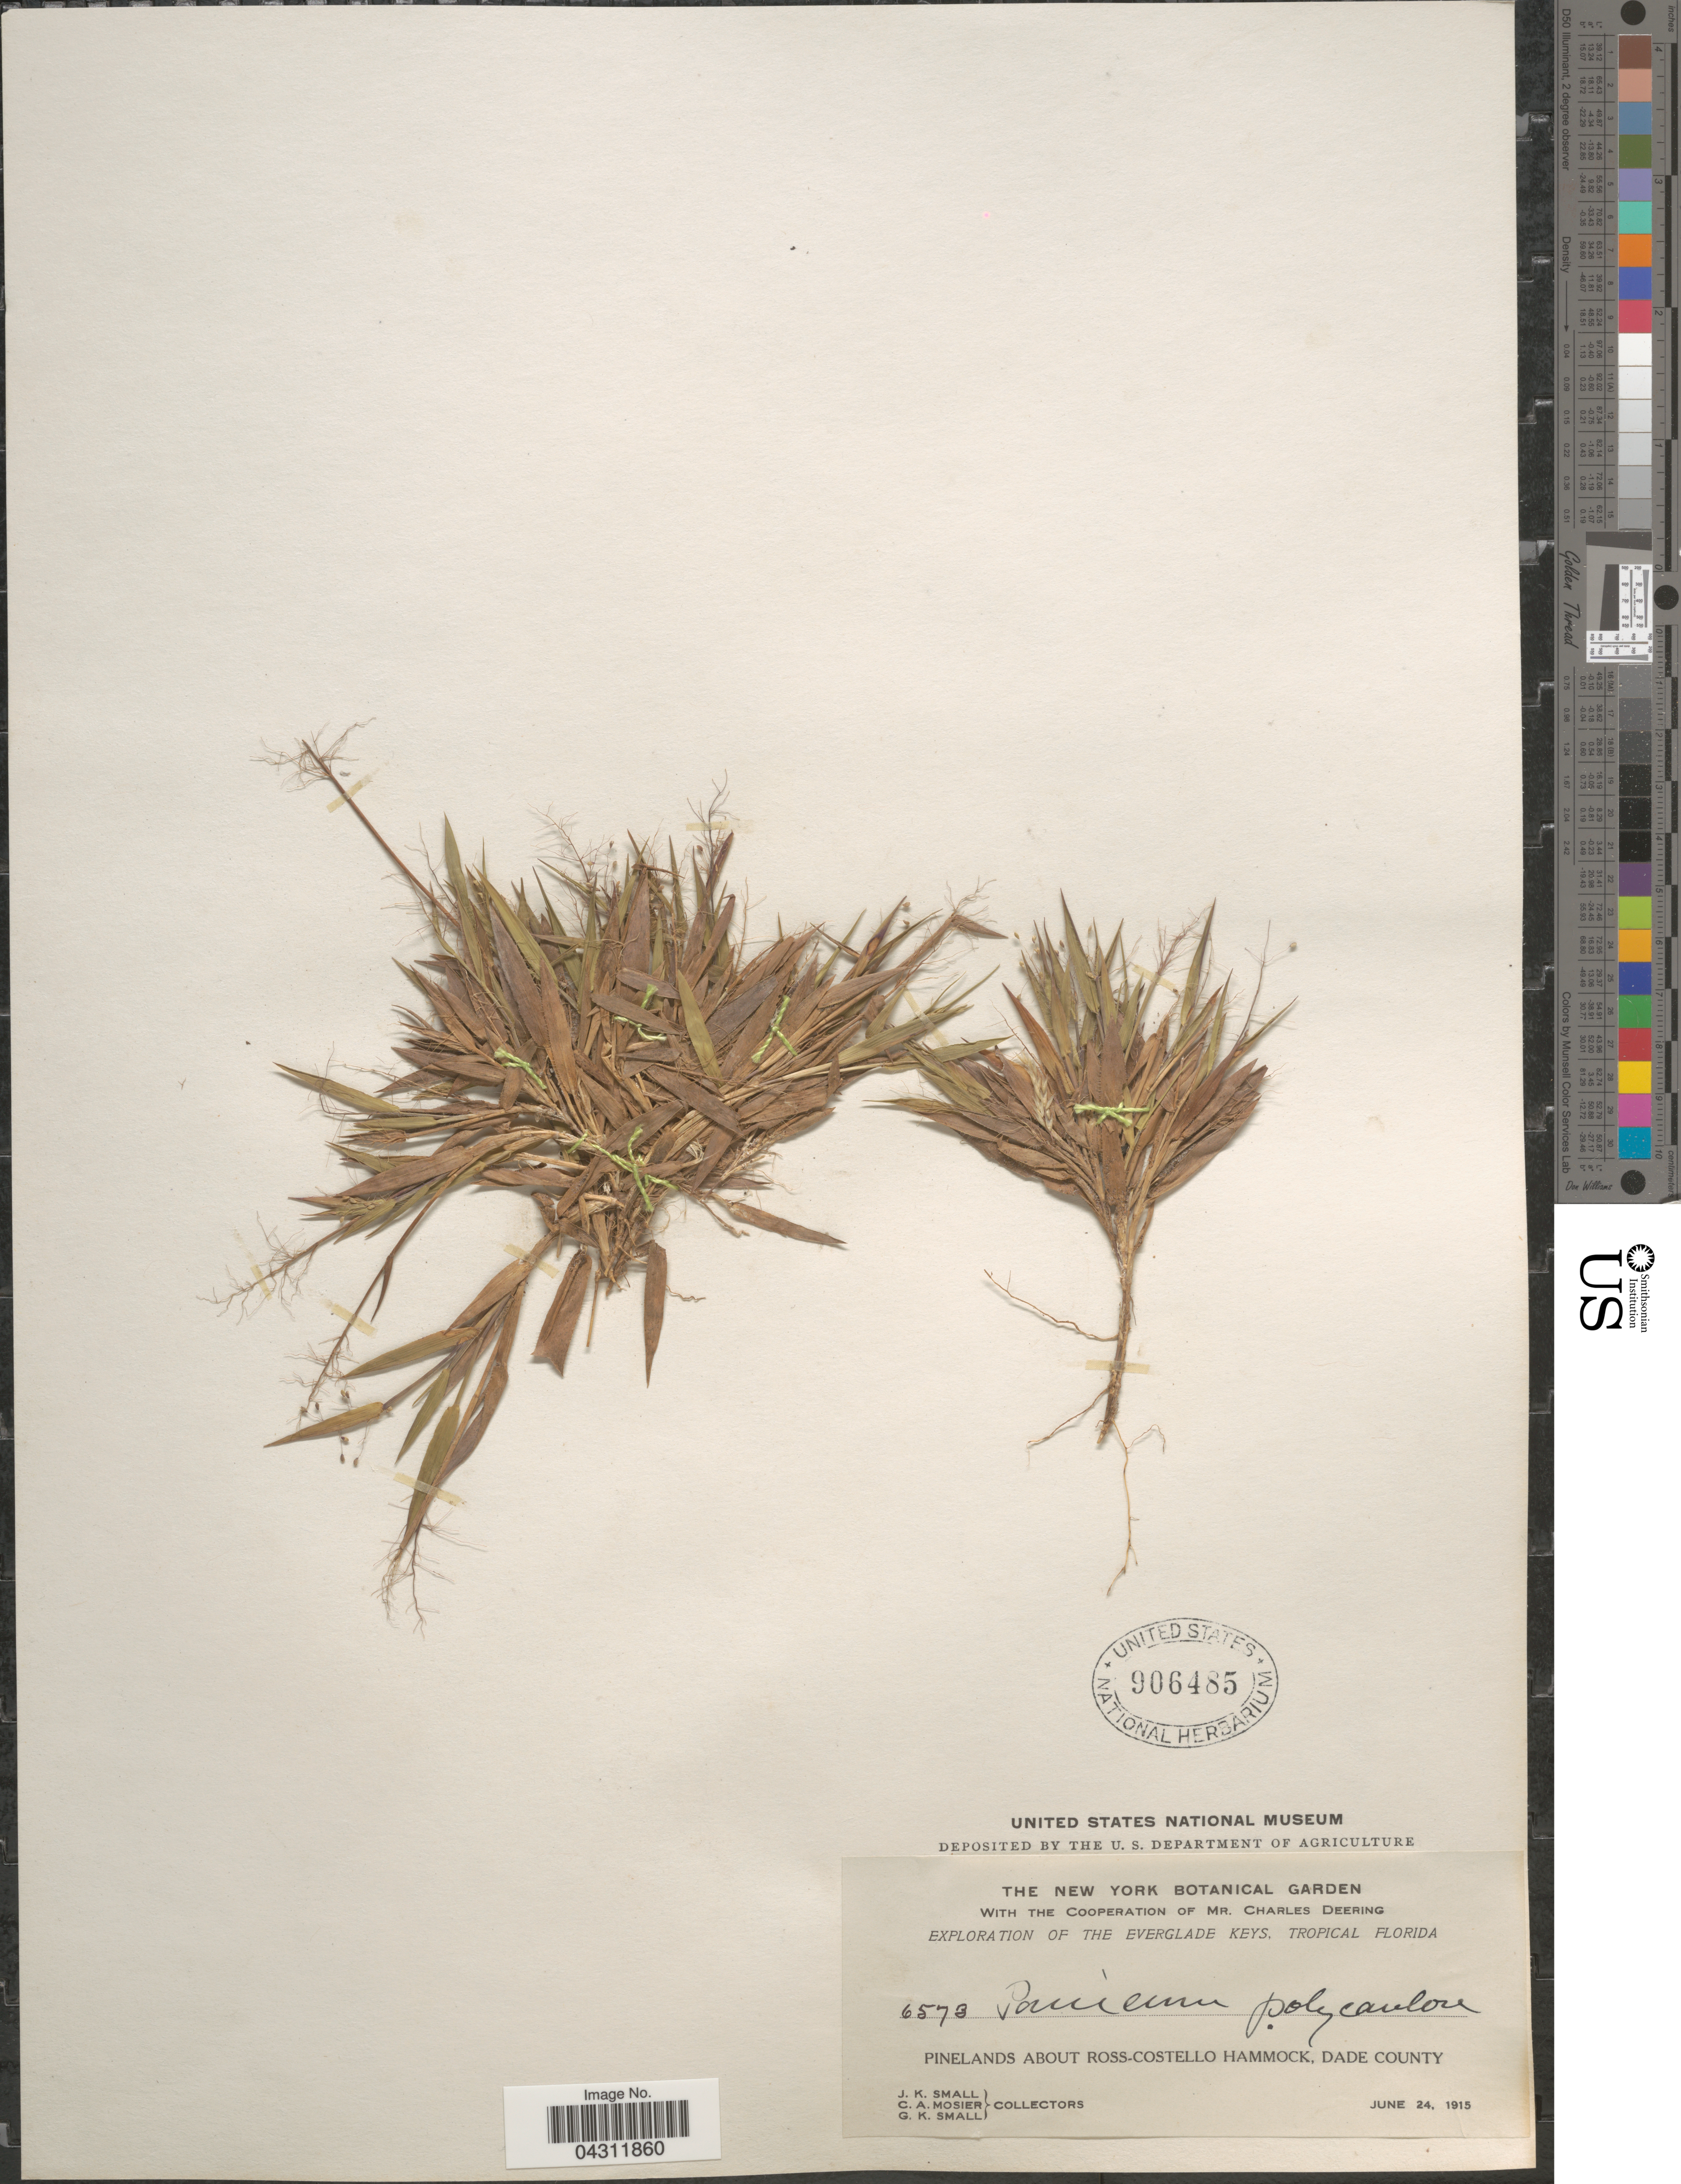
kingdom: Plantae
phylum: Tracheophyta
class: Liliopsida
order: Poales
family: Poaceae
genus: Dichanthelium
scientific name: Dichanthelium strigosum var. glabrescens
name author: (Griseb.) Freckmann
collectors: J. K. Small, C. A. Mosier & G. K. Small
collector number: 6573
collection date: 1915-06-24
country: United States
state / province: Florida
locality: Exploration of the Everglade Keys, Tropical Florida. Pinelands about Ross-Costello Hammock, Dade County.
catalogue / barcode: US 906485